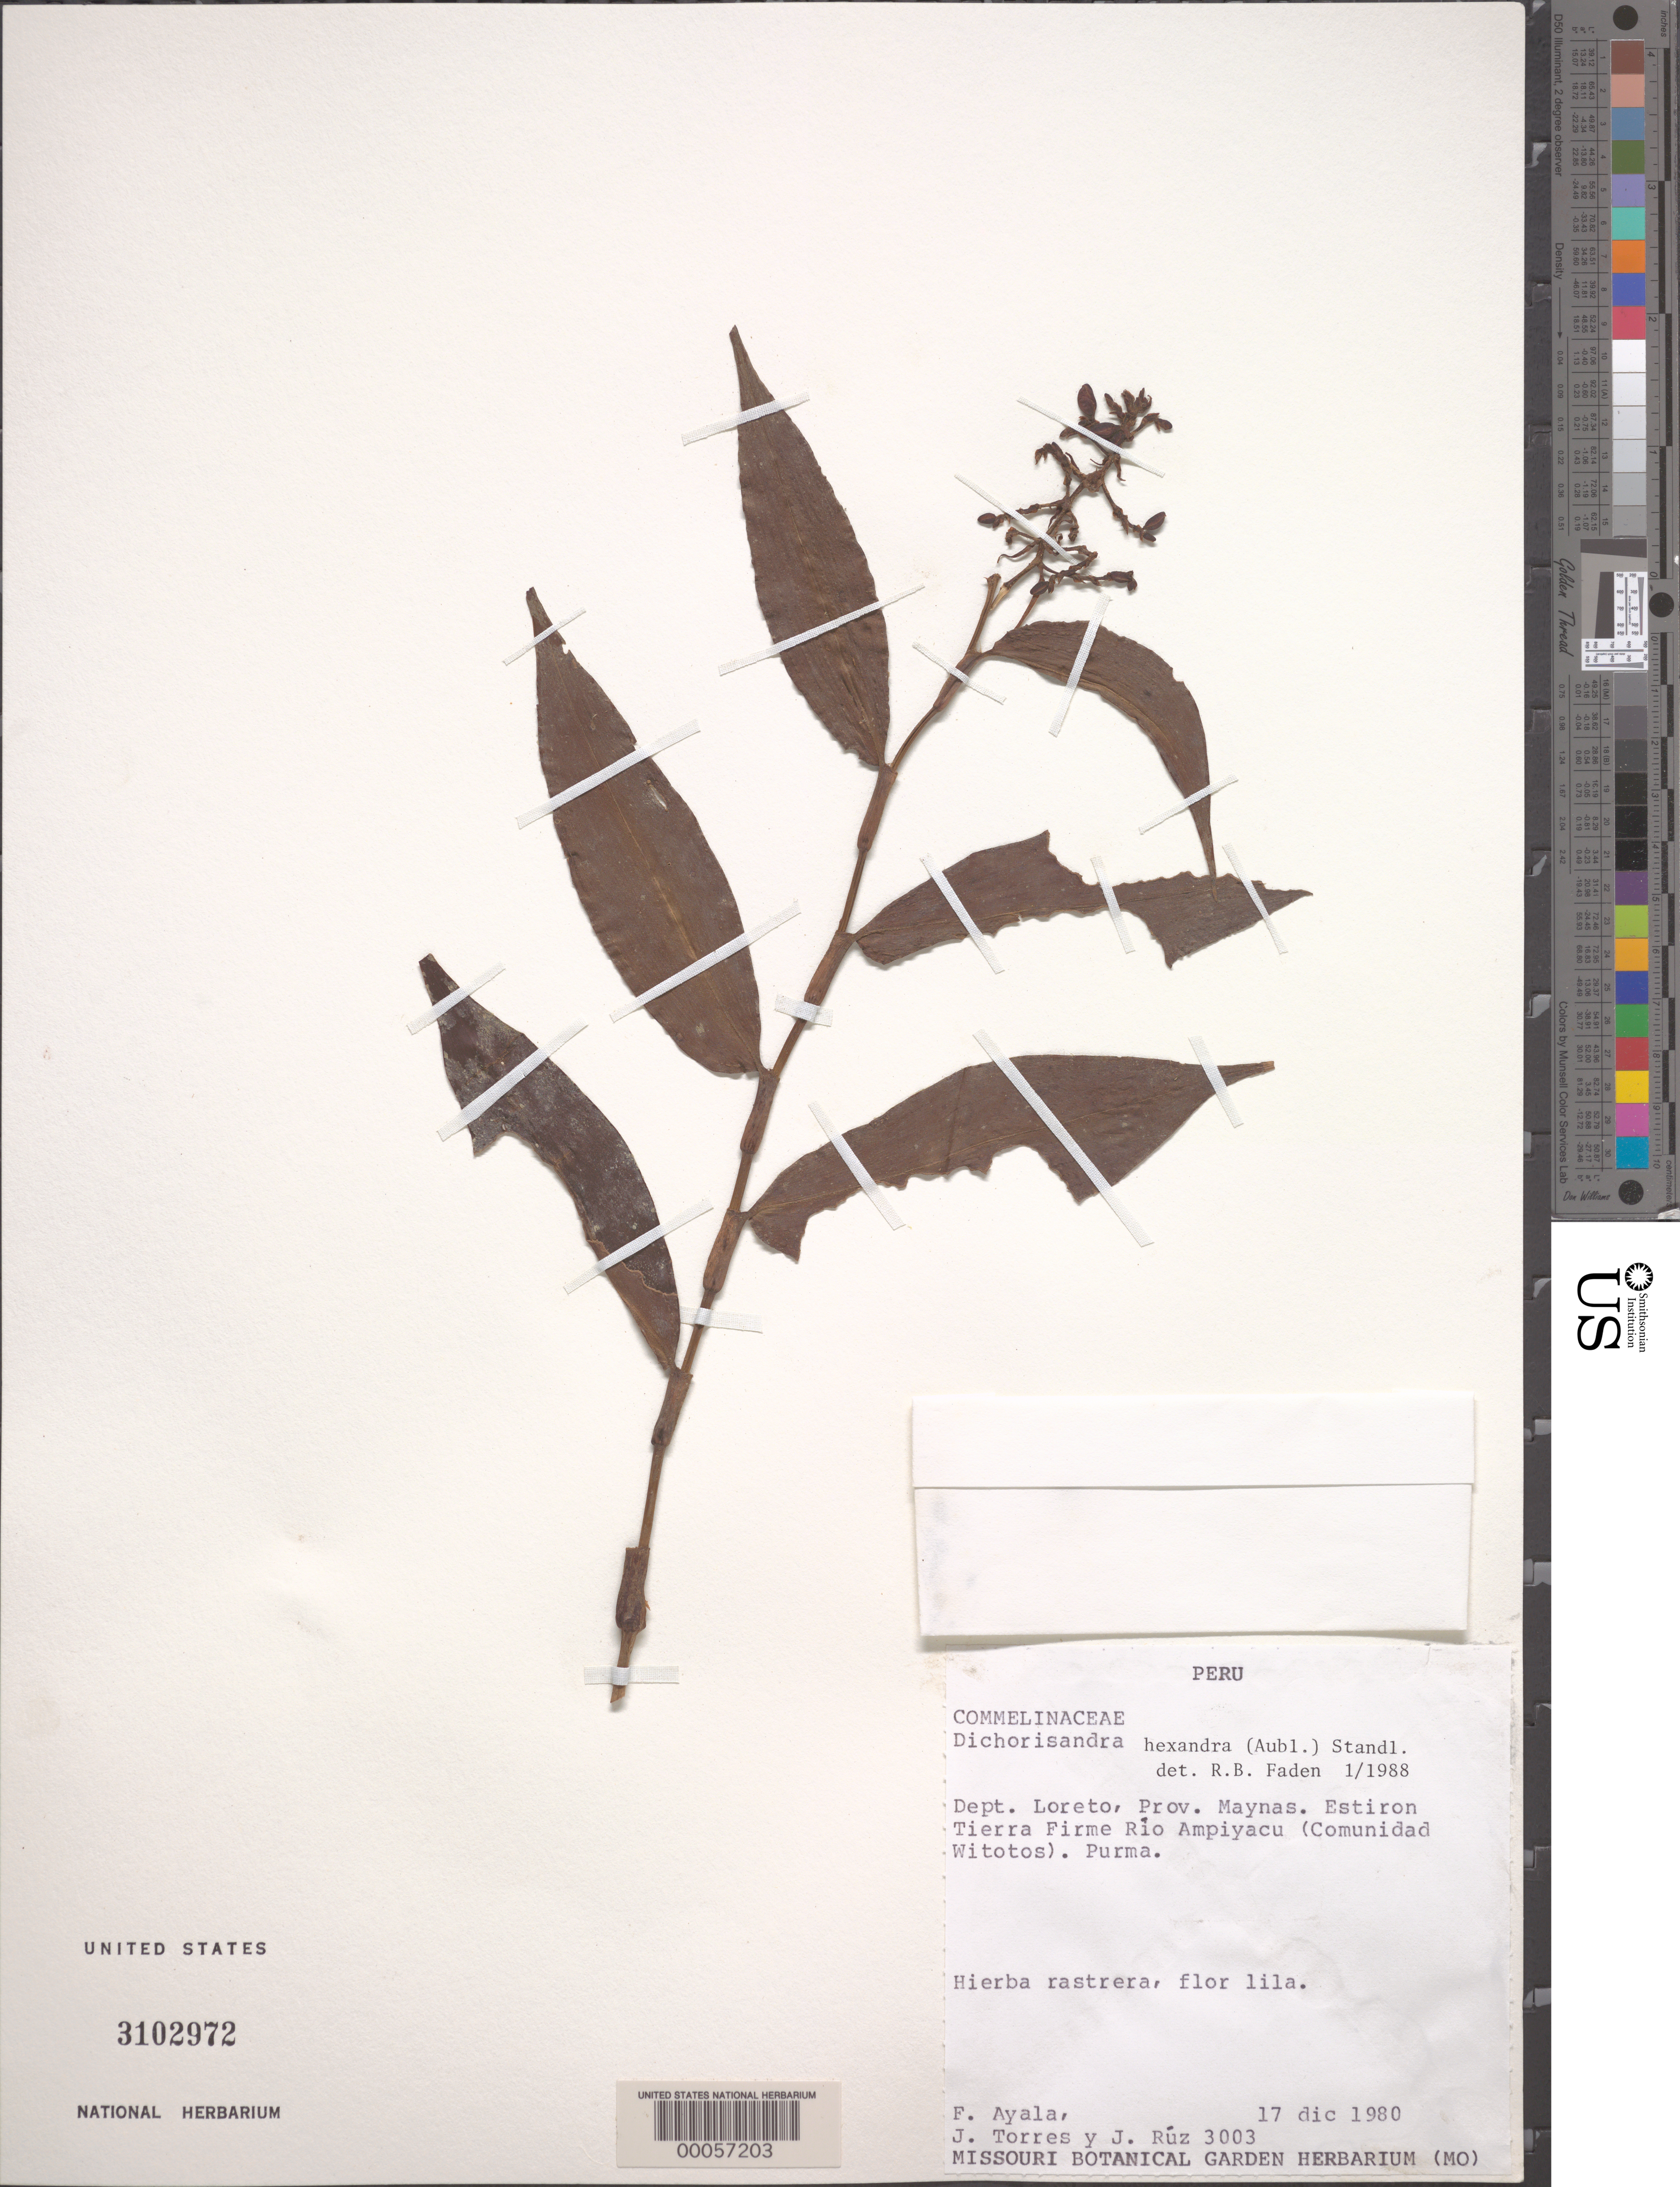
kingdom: Plantae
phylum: Tracheophyta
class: Liliopsida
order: Commelinales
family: Commelinaceae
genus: Dichorisandra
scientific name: Dichorisandra hexandra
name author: (Aubl.) Standl.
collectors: F. Ayala F.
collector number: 3003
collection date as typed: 17 Dec 1980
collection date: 1980-12-17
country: Peru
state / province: Loreto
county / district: Maynas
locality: Rio ampiyacu (communidad witotos) purma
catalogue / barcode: US 3102972